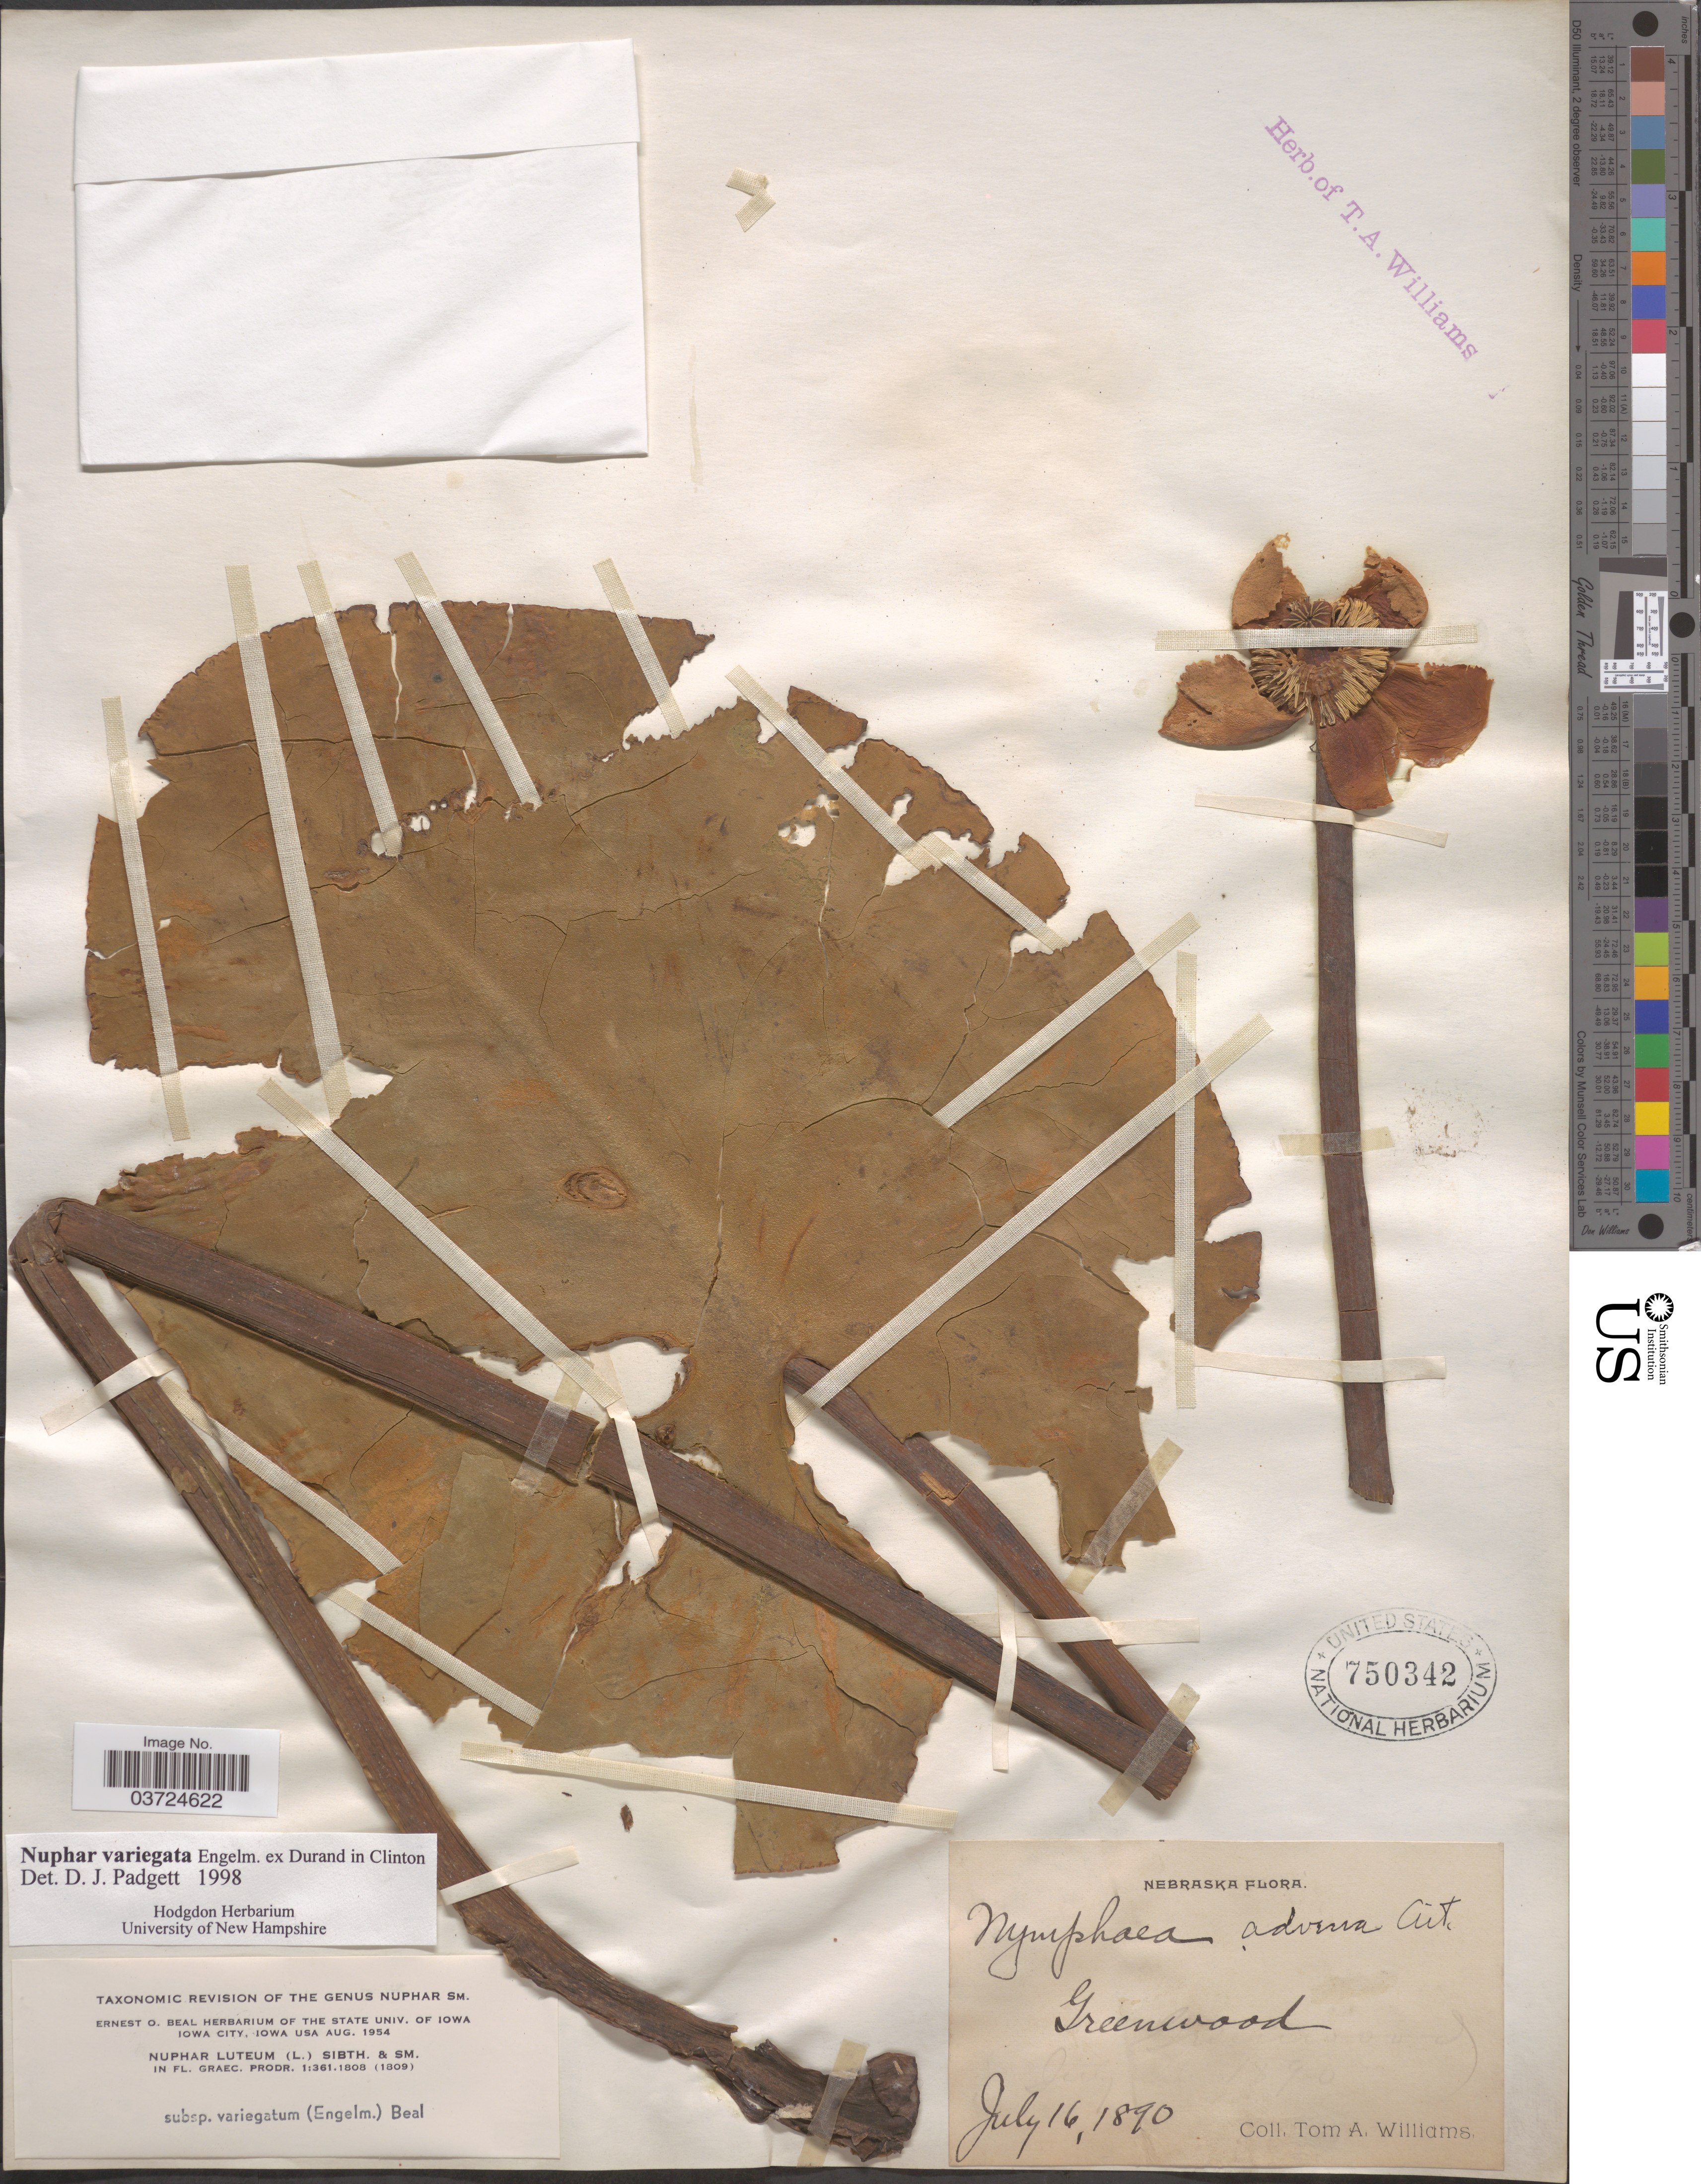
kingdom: Plantae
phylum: Tracheophyta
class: Magnoliopsida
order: Nymphaeales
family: Nymphaeaceae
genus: Nuphar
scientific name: Nuphar variegata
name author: Engelm. ex Durand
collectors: T. Williams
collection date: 1890-07-16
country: United States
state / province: Nebraska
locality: Greenwood.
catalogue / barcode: US 750342